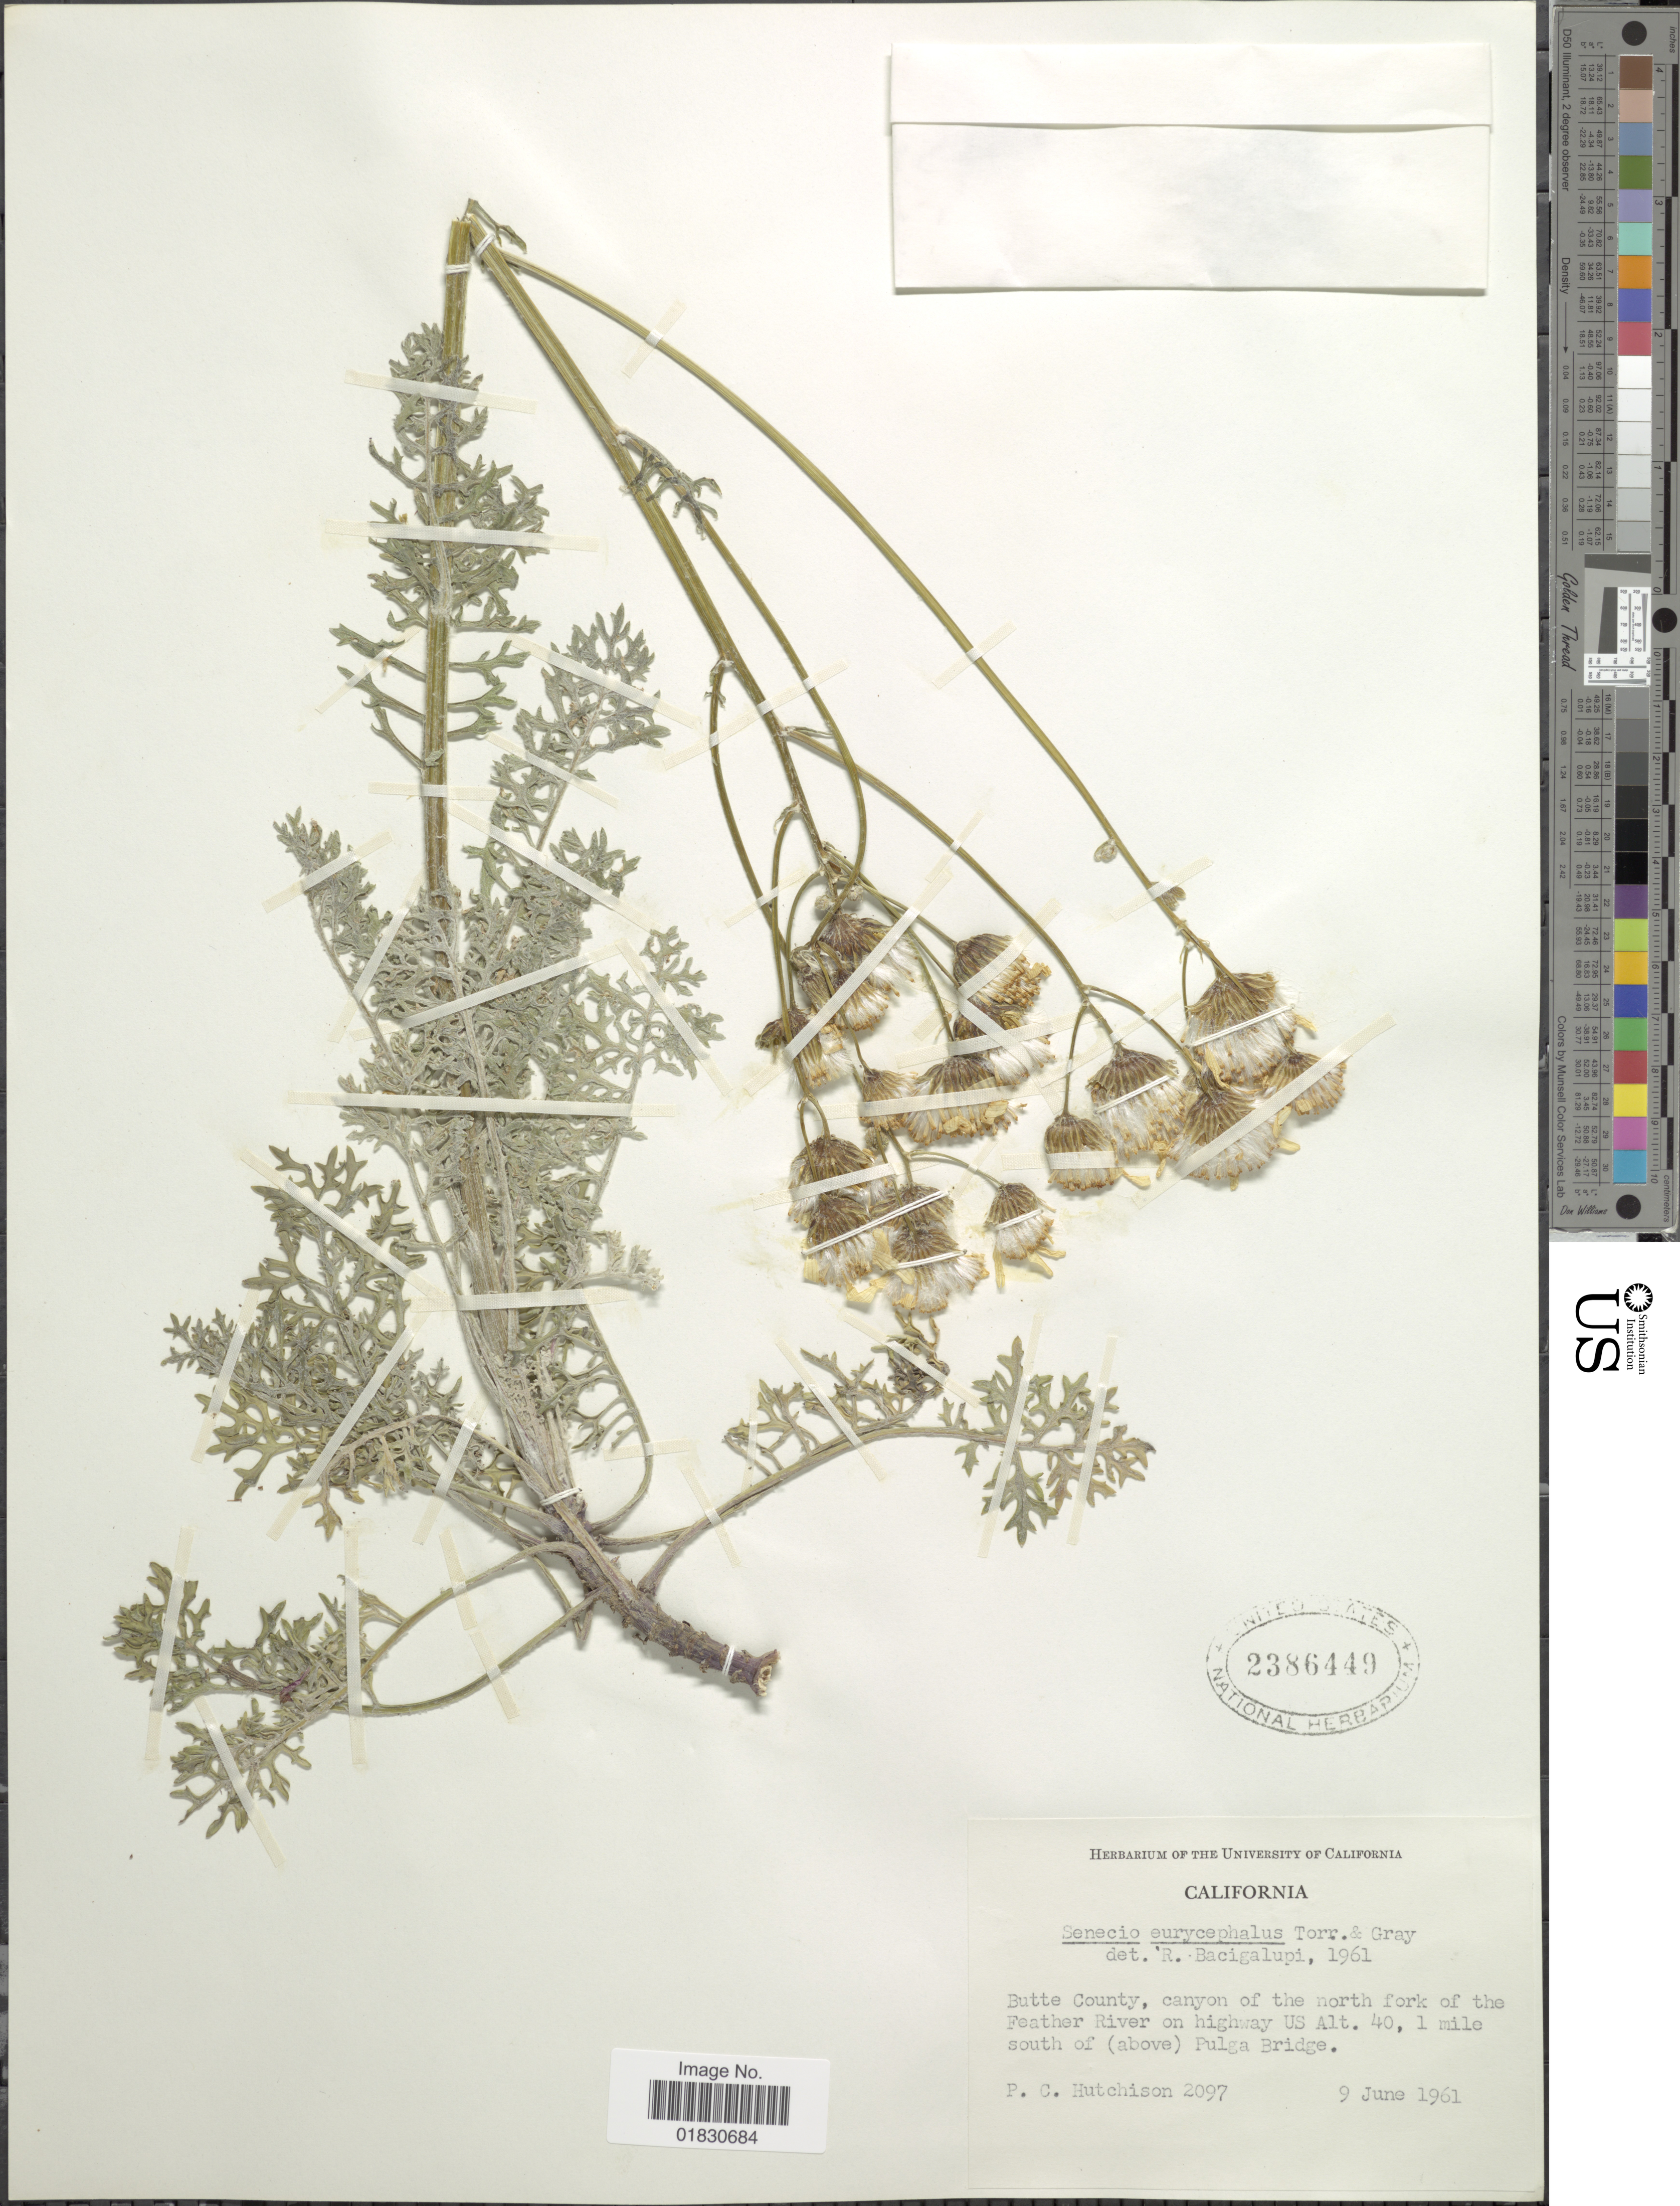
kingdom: Plantae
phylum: Tracheophyta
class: Magnoliopsida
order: Asterales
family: Asteraceae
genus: Packera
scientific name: Packera eurycephala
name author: (Torr. & A. Gray) W.A. Weber & Á. Löve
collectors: P. C. Hutchison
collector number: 2097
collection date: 1961-06-09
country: United States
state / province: California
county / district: Butte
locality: Butte County, canyon of the north fork of the Feather River on highway US, 1 miles south of (above) Pulga Bridge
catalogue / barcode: US 2386449